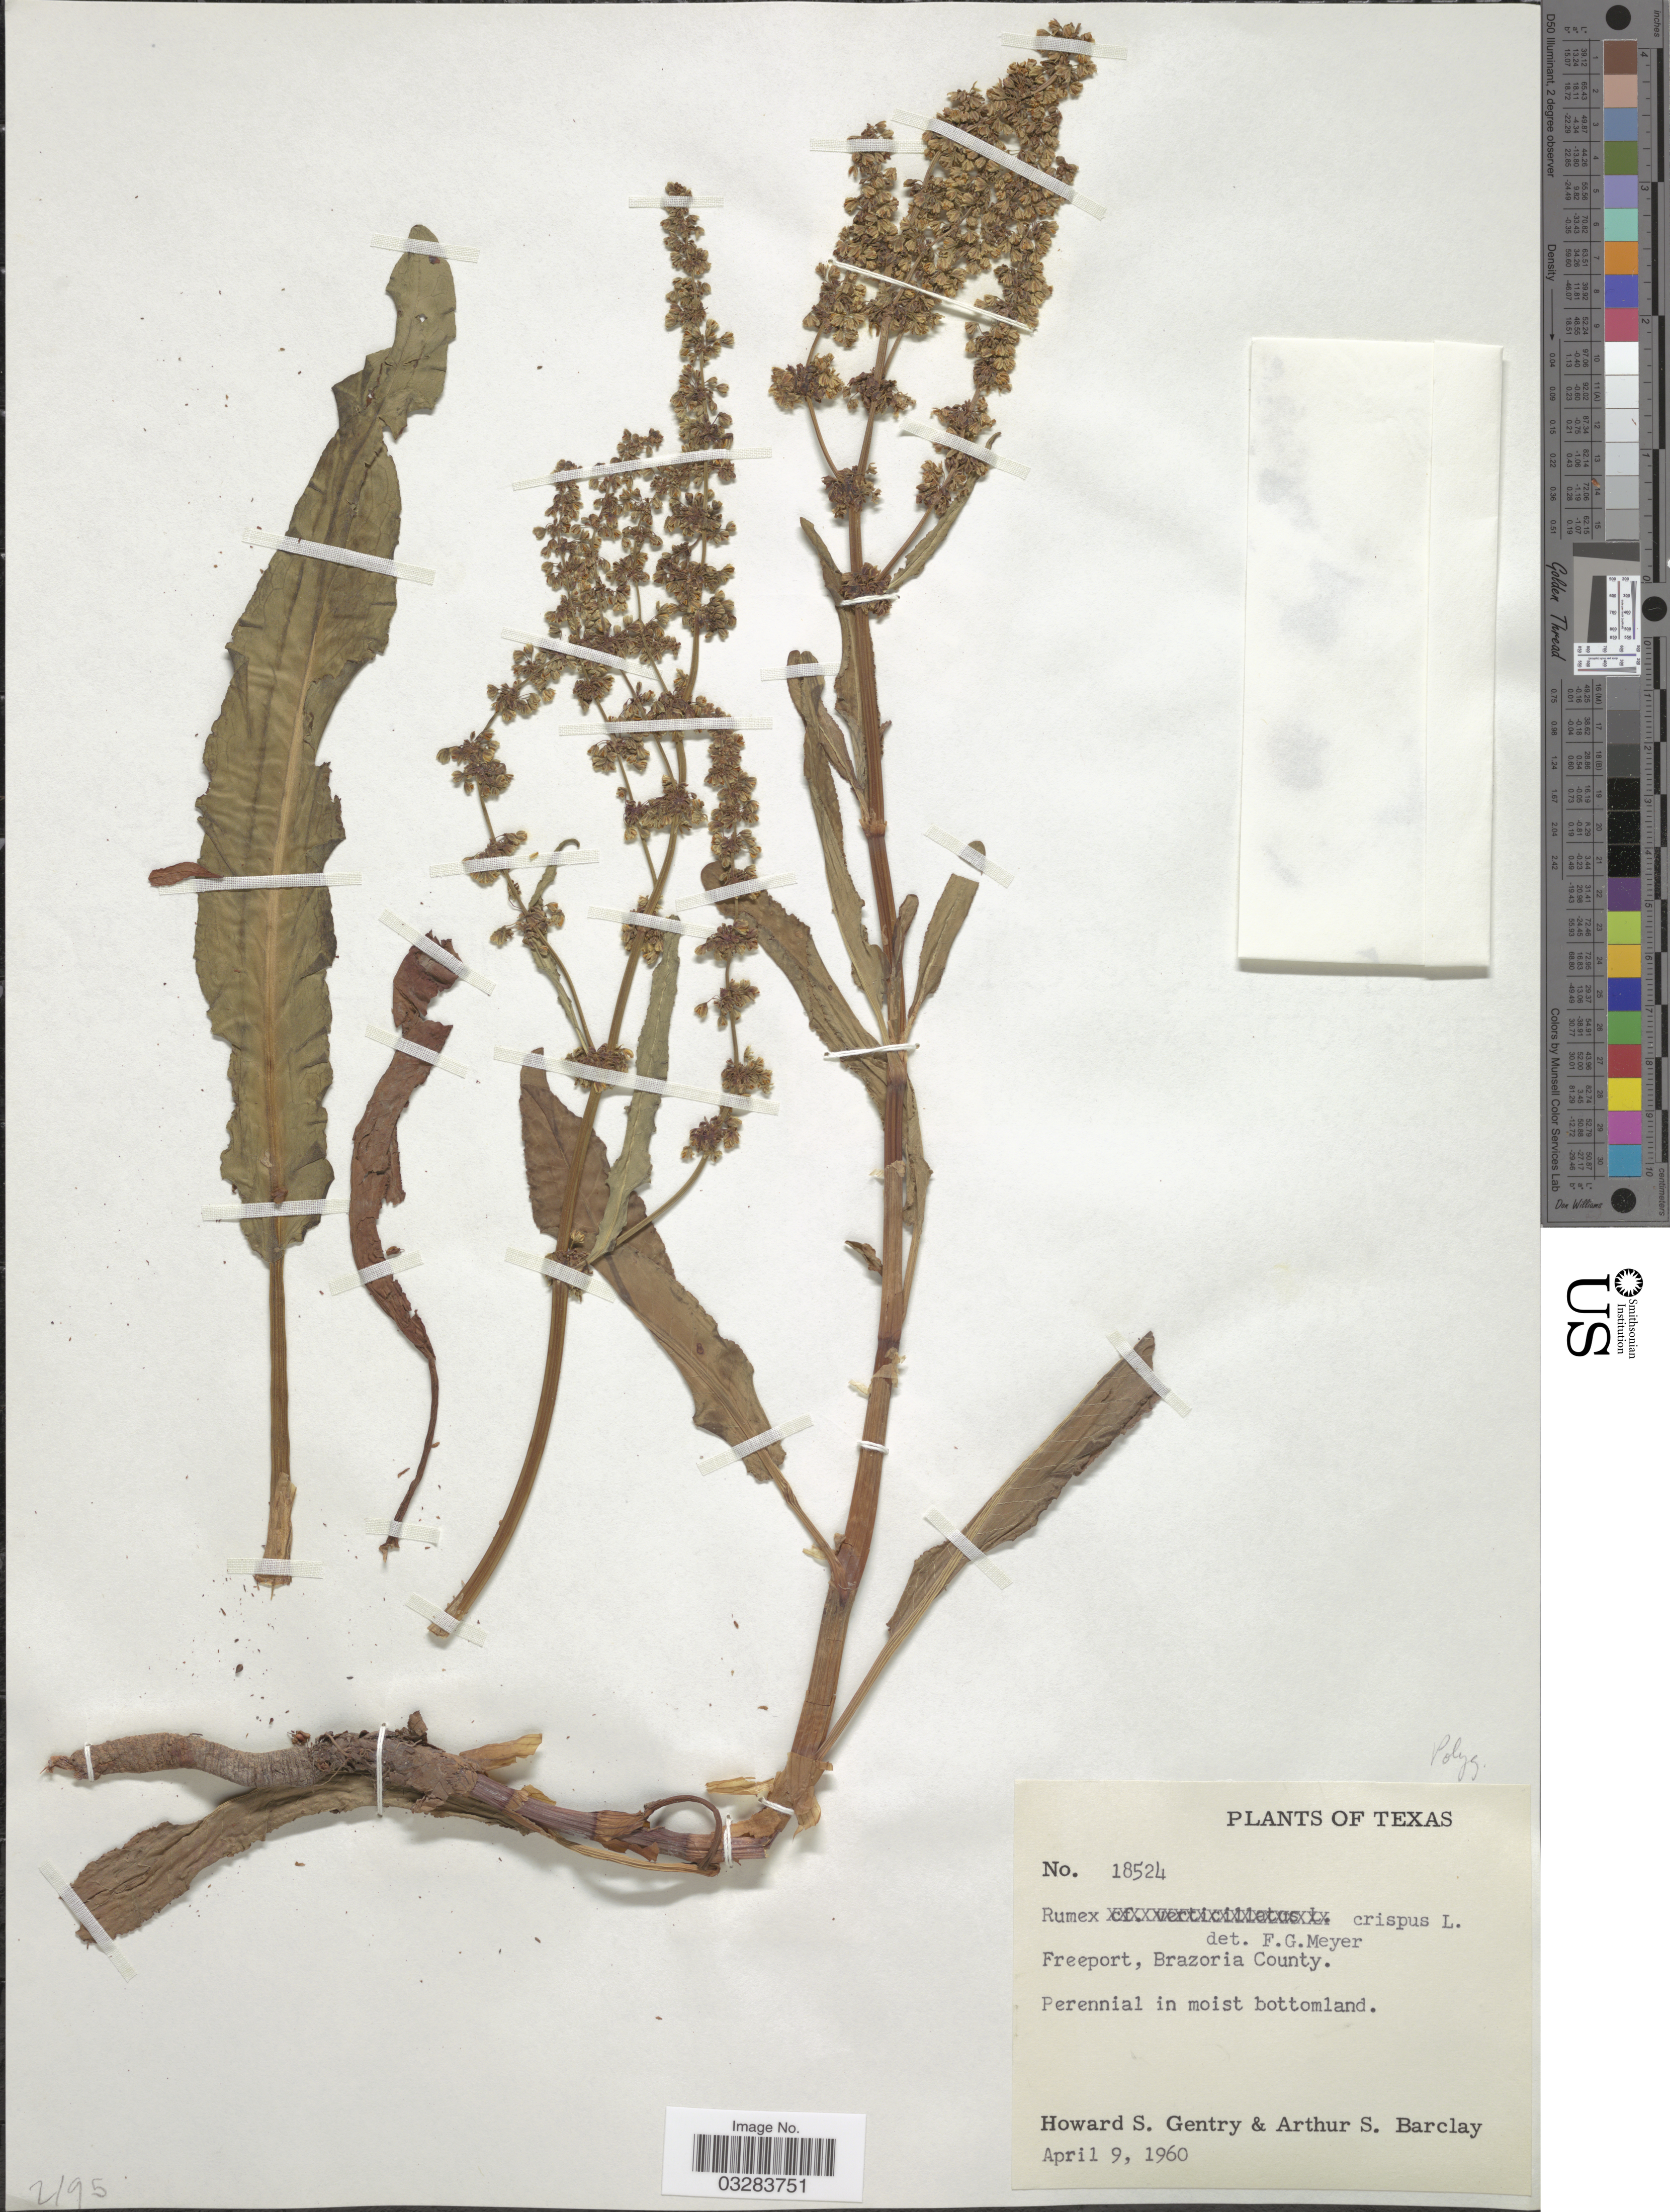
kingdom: Plantae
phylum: Tracheophyta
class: Magnoliopsida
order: Caryophyllales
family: Polygonaceae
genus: Rumex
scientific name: Rumex crispus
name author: L.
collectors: H. S. Gentry & A. S. Barclay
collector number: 18524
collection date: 1960-04-09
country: United States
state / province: Texas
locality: Freeport, Brazoria County.